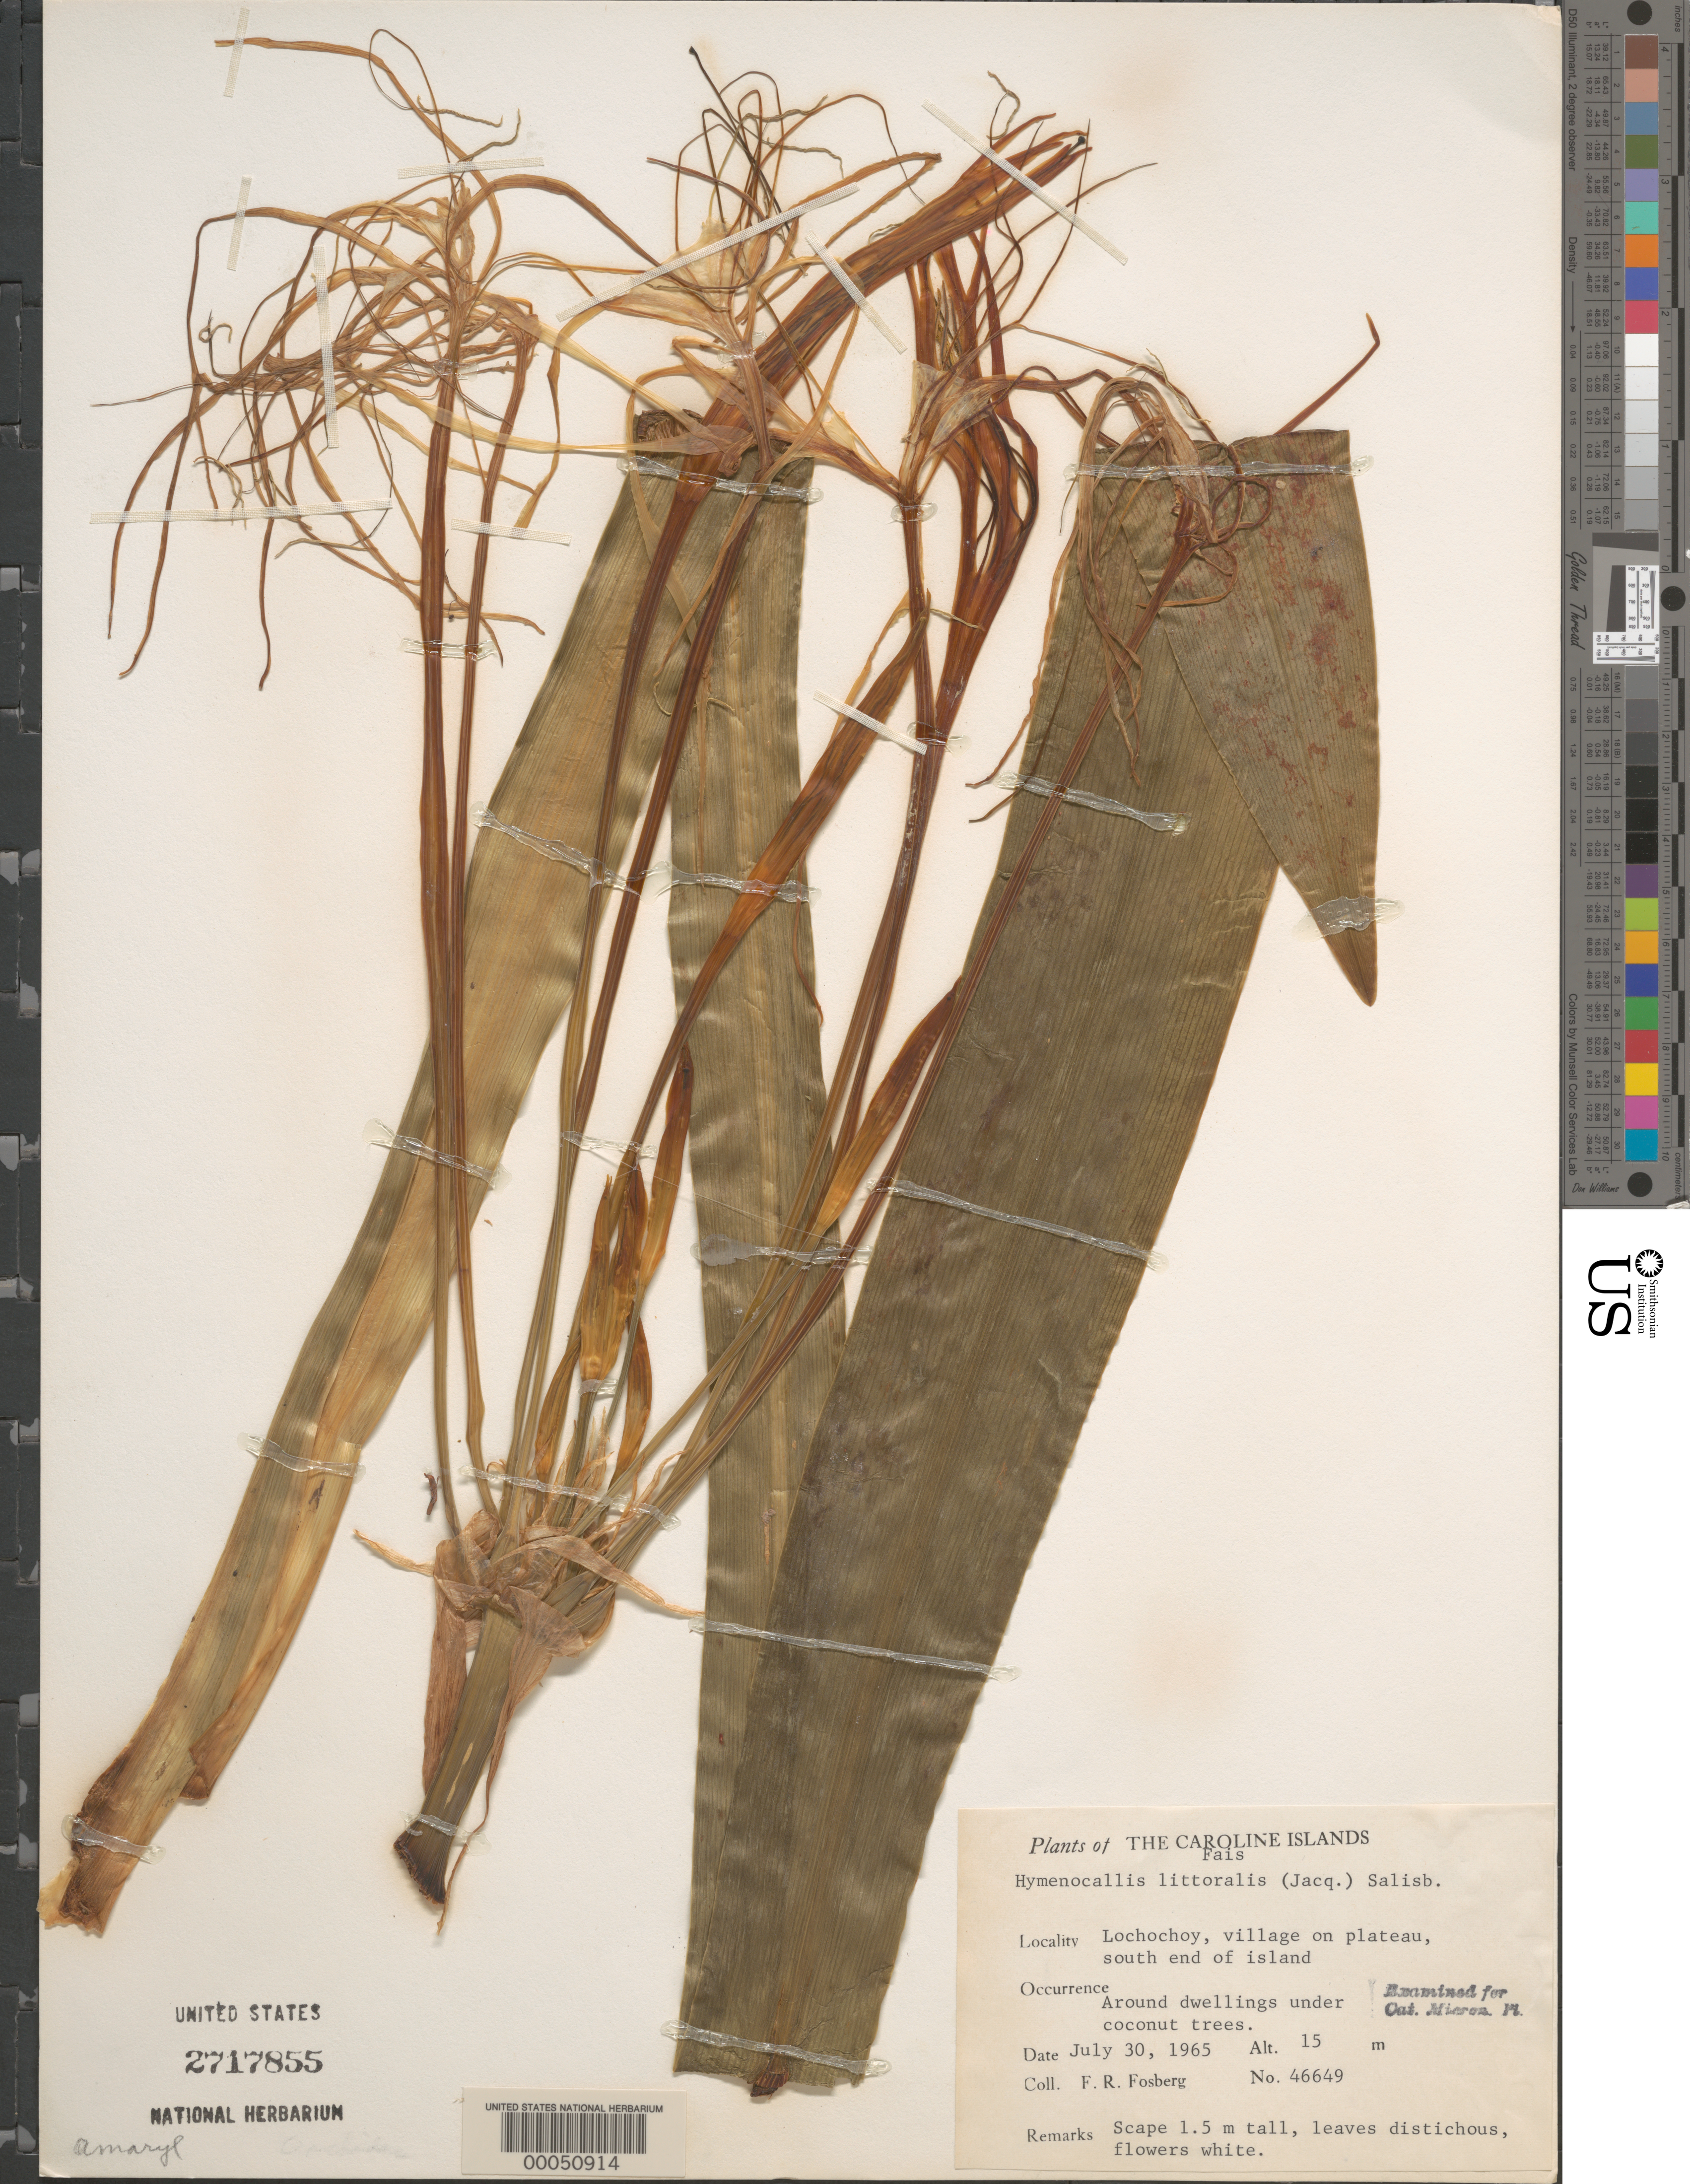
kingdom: Plantae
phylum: Tracheophyta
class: Liliopsida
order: Asparagales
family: Amaryllidaceae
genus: Hymenocallis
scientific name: Hymenocallis littoralis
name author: (Jacq.) Salisb.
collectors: F. R. Fosberg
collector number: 46649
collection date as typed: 30 Jul 1965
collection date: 1965-07-30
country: Micronesia, Federated States of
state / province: Yap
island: Fais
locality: Lochochoy, village on S end of island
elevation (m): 15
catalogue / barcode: US 2717855